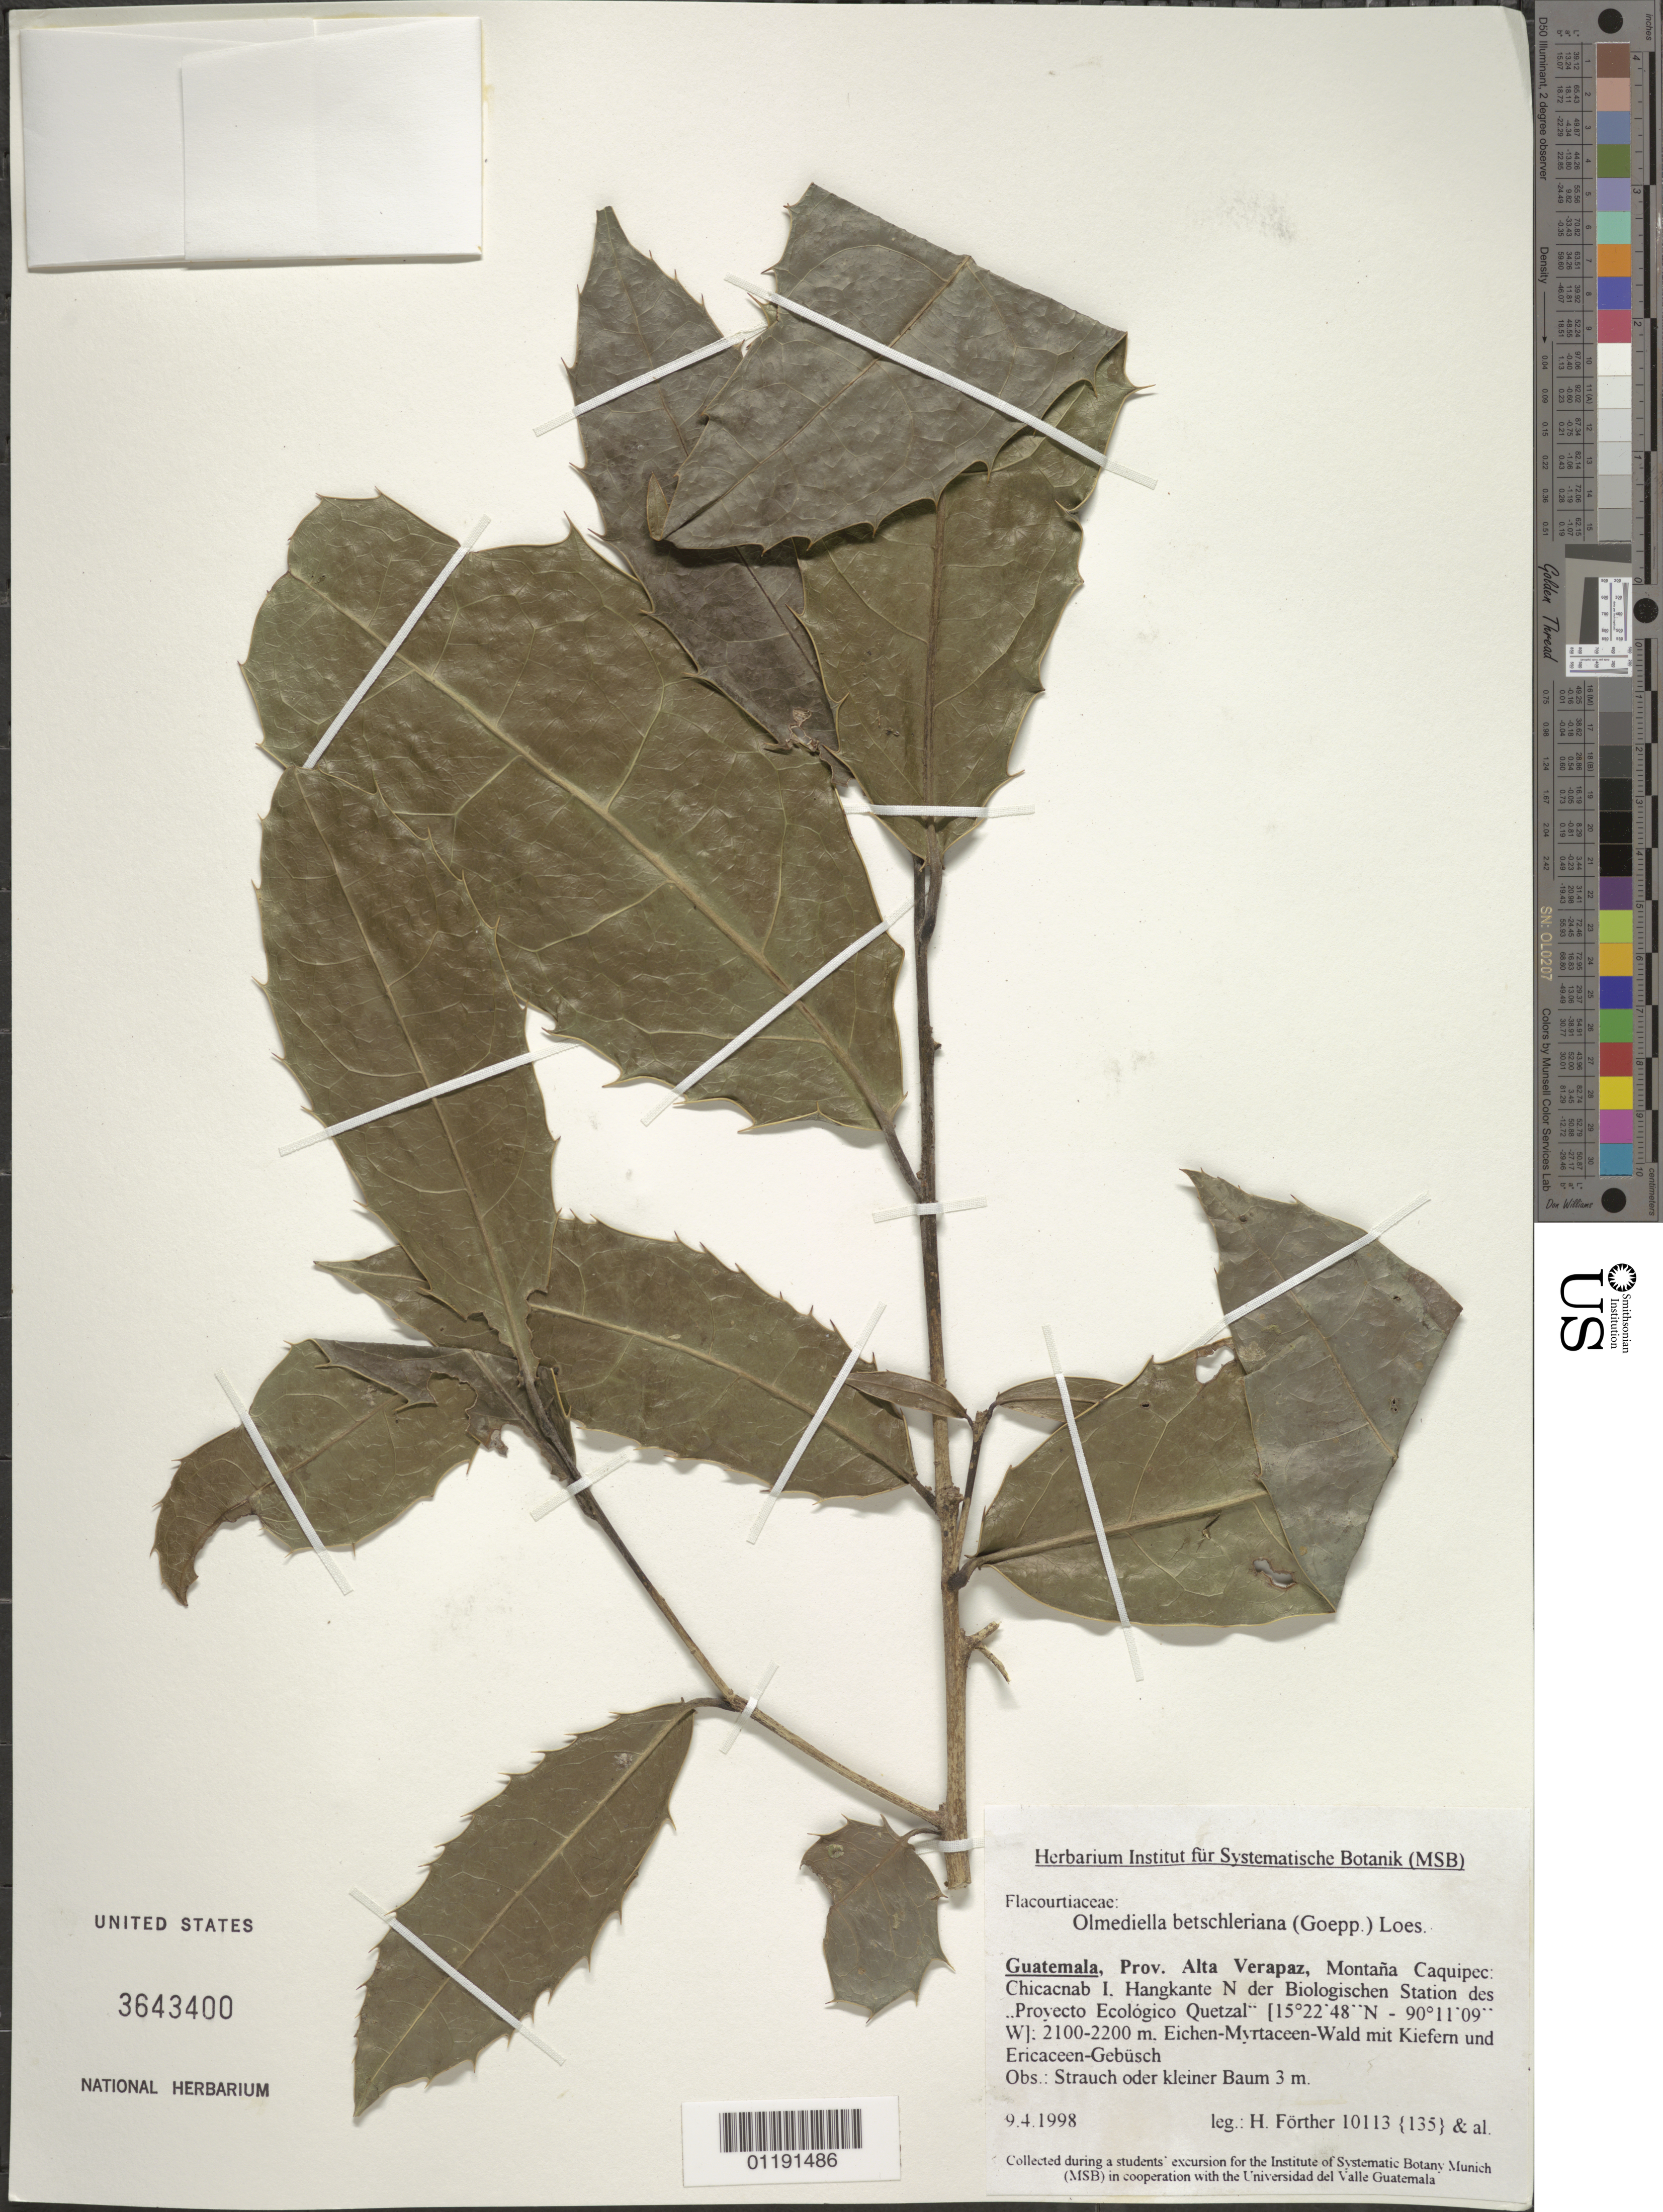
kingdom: Plantae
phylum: Tracheophyta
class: Magnoliopsida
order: Malpighiales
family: Salicaceae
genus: Olmediella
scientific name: Olmediella betschleriana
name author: (Goeppert) Loes.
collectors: H. Fôrther et al.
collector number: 10113 {135}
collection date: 1998-04-09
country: Guatemala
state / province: Alta Verapaz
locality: Montaña Caquipec: ChicacnabI. Slope edge N of Biological Station of "Proyecto Ecológico Quetzal."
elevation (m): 2100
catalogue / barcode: US 3643400